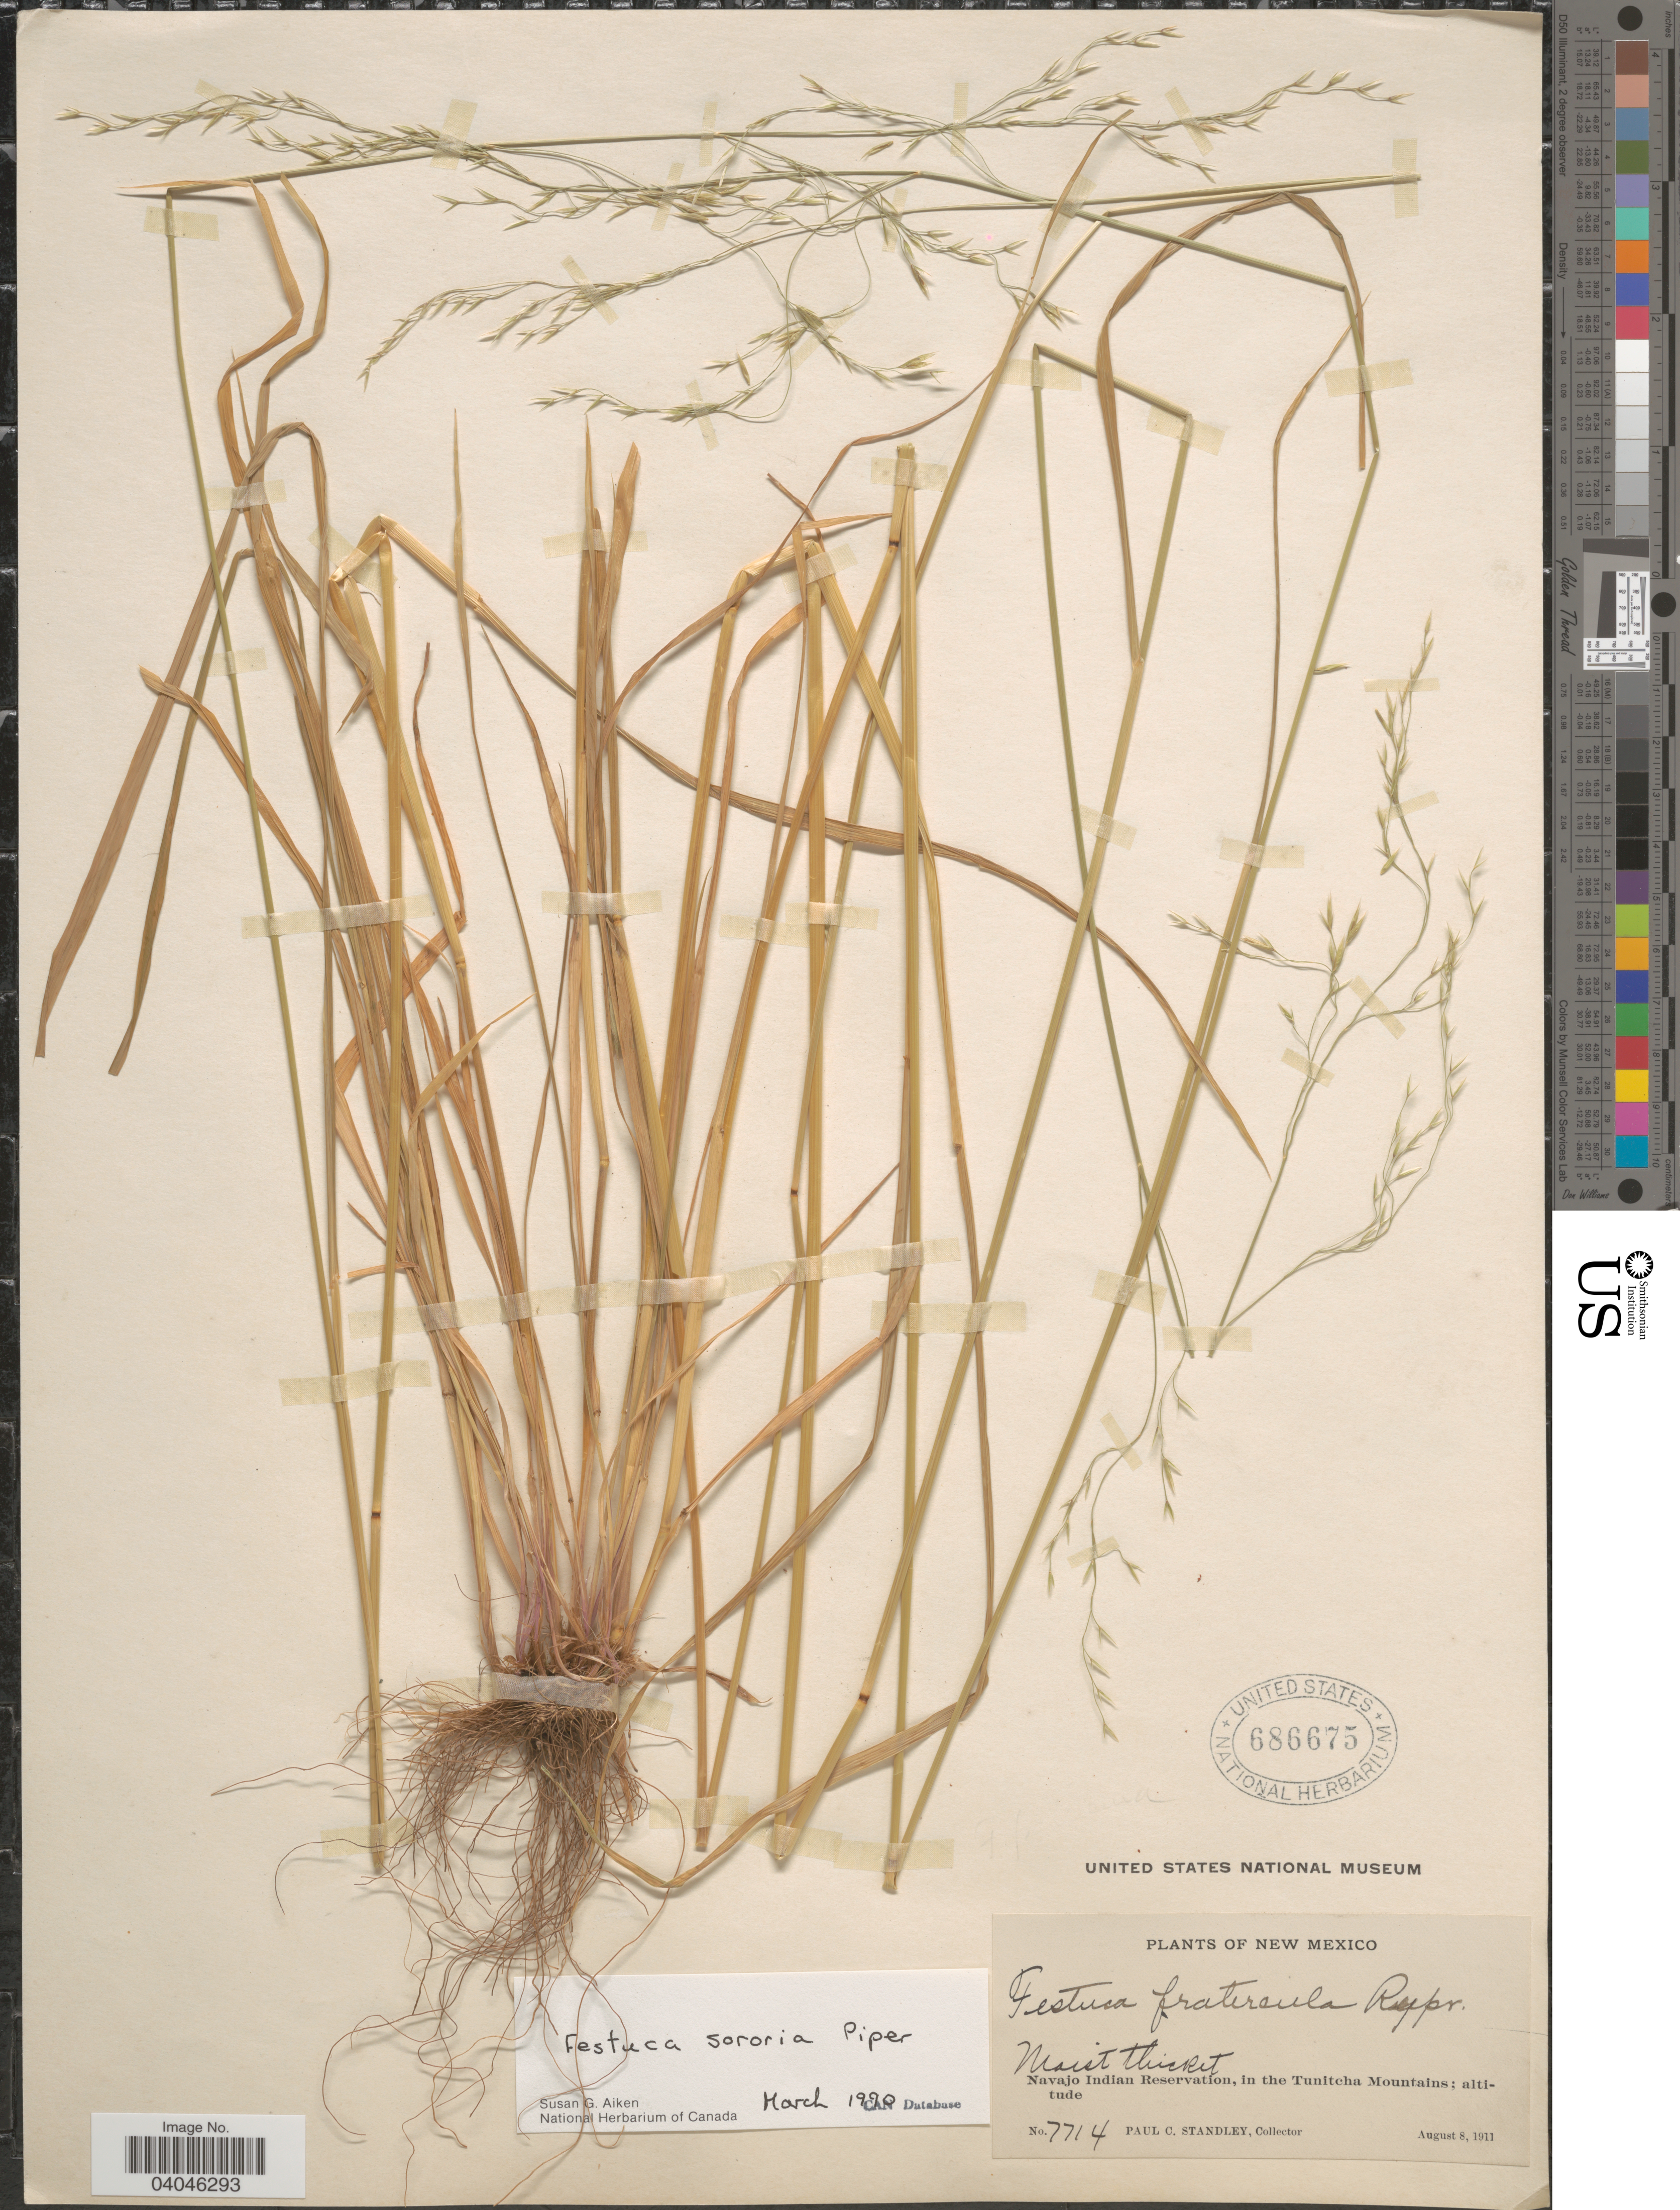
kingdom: Plantae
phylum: Tracheophyta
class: Liliopsida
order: Poales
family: Poaceae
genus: Festuca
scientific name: Festuca sororia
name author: Piper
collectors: P. C. Standley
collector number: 7714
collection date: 1911-08-08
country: United States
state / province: New Mexico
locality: Navajo Indian Reservation, in the Tunitcha Mountains.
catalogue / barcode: US 686675